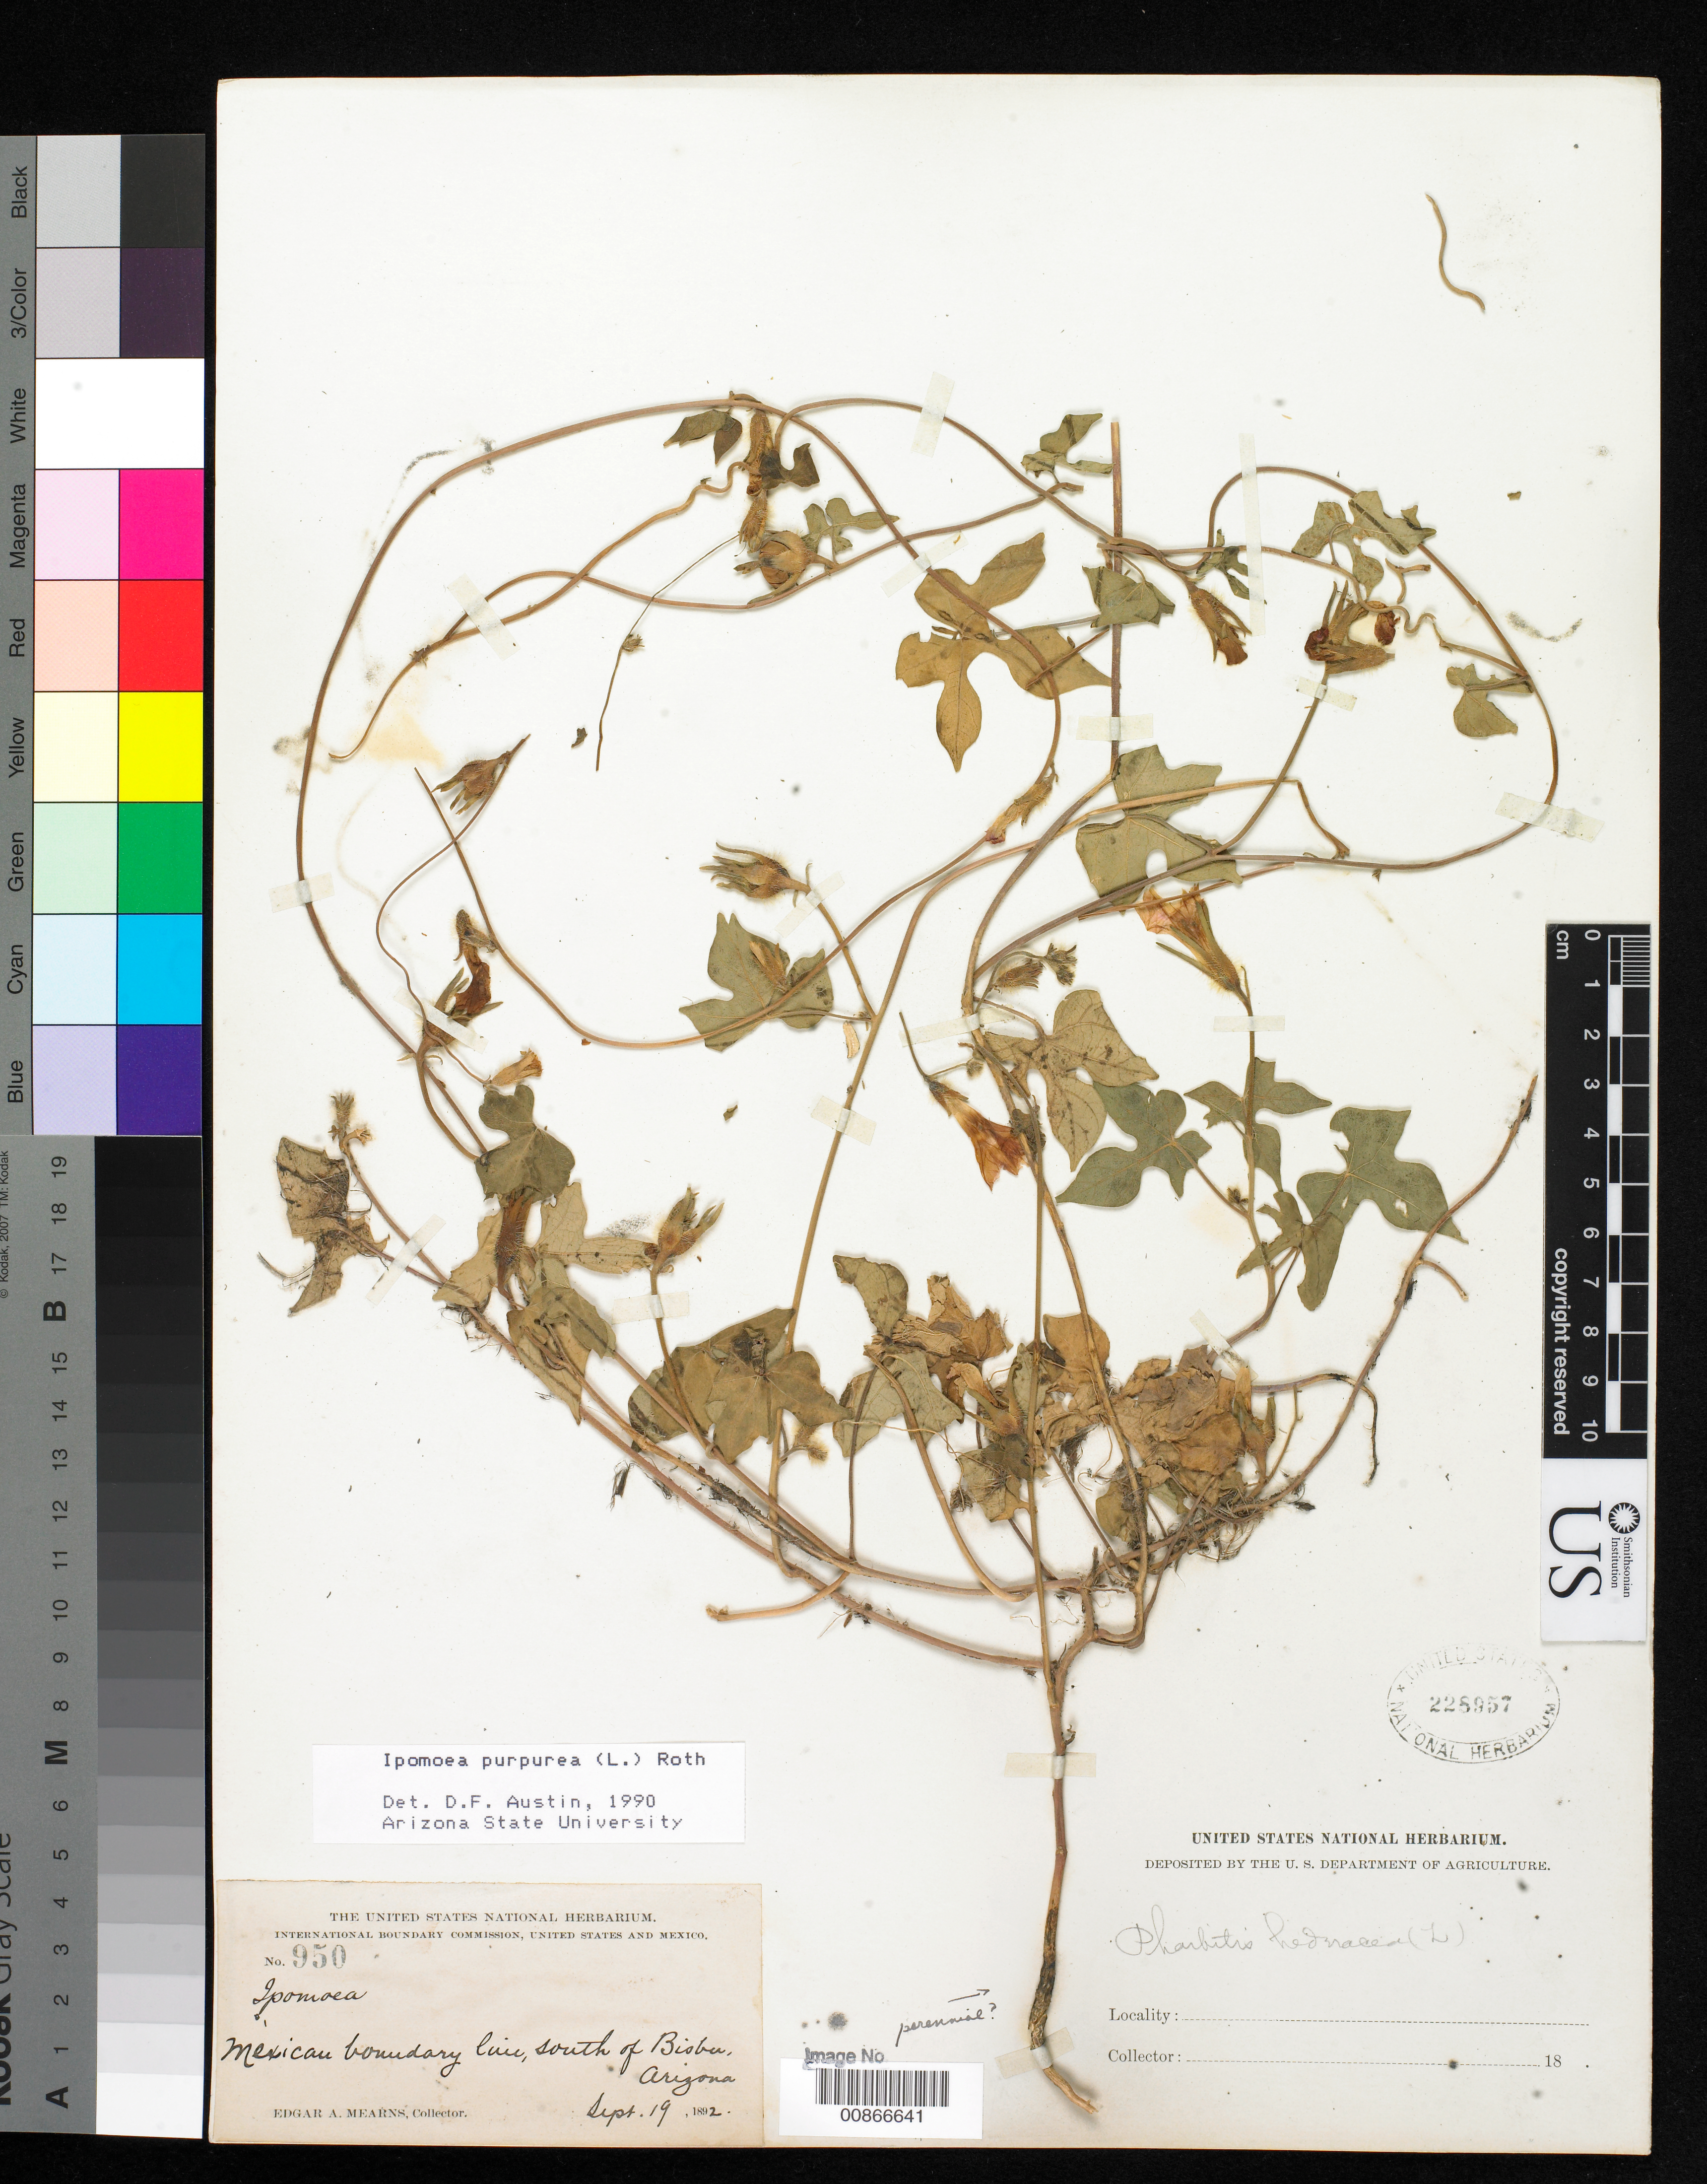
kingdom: Plantae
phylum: Tracheophyta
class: Magnoliopsida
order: Solanales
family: Convolvulaceae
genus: Ipomoea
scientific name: Ipomoea purpurea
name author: (L.) Roth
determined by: Austin, D. F.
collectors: E. A. Mearns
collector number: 950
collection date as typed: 19 Sep 1892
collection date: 1892-09-19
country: United States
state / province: Arizona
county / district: Cochise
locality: Mexican Boundary Line, S of Bisbee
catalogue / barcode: US 228957